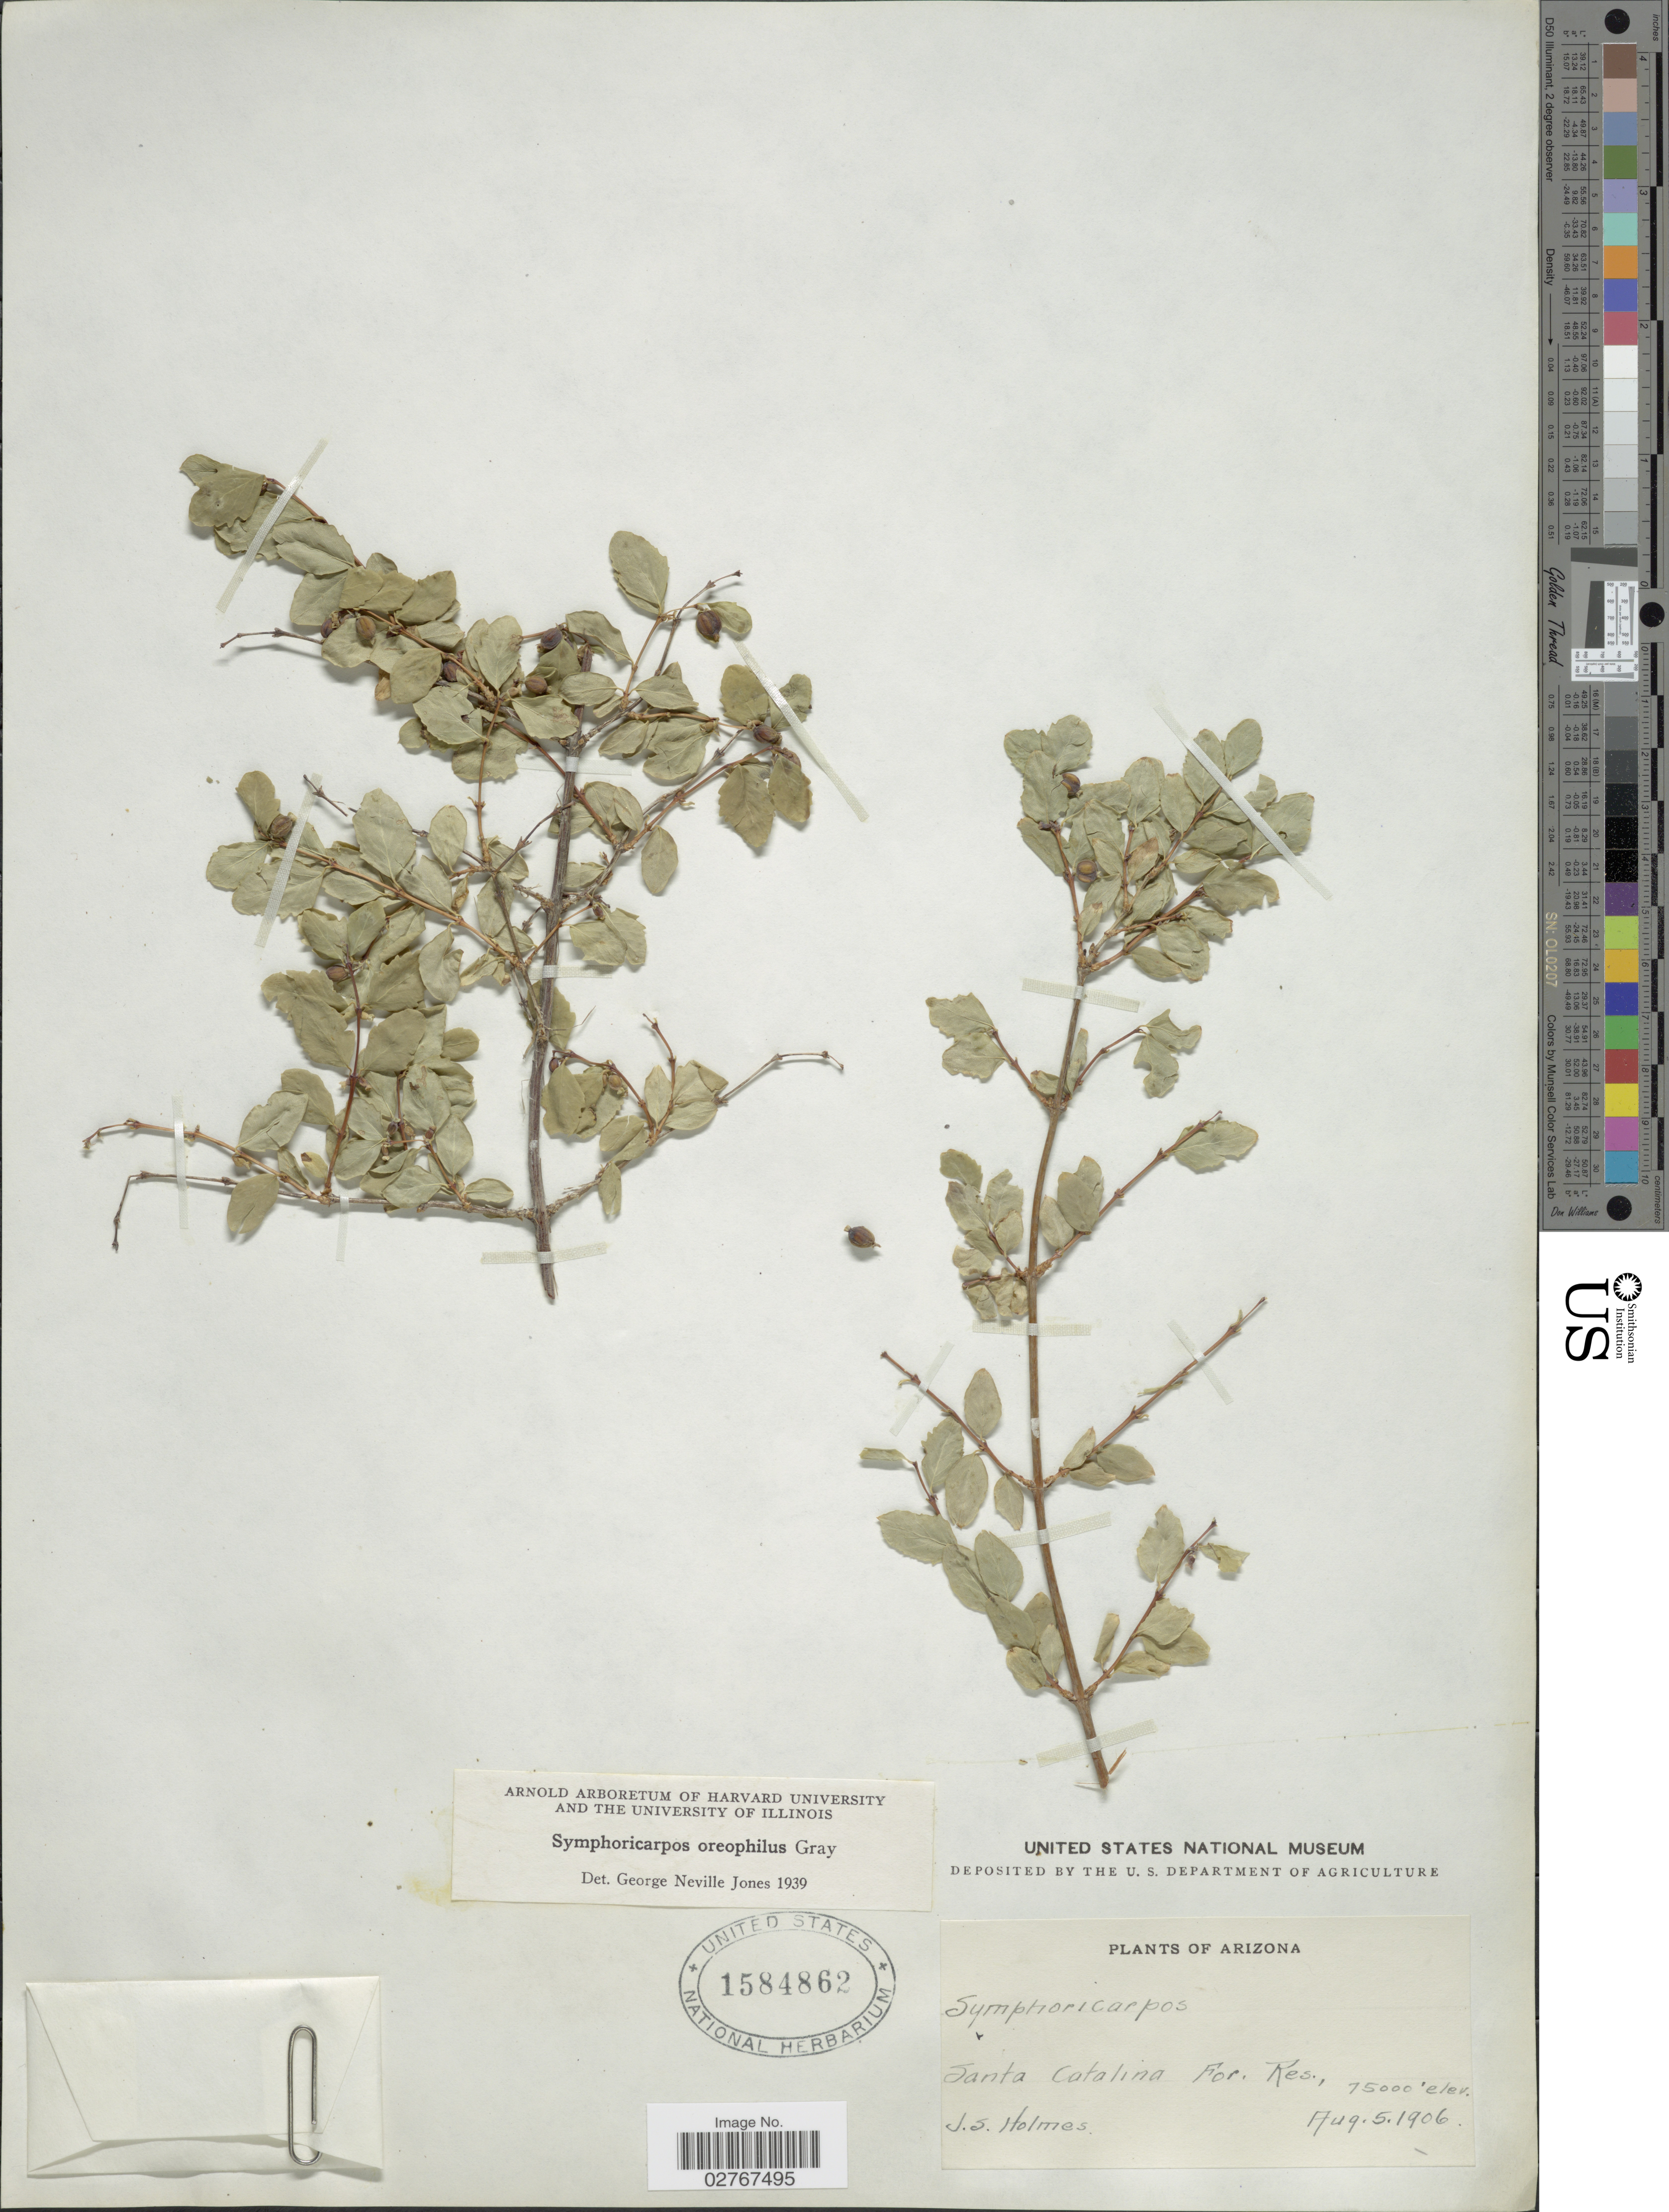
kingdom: Plantae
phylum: Tracheophyta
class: Magnoliopsida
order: Dipsacales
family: Caprifoliaceae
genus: Symphoricarpos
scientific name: Symphoricarpos oreophilus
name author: A. Gray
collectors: J. Holmes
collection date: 1906-08-05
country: United States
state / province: Arizona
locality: Santa Catalina For. Res.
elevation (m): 22860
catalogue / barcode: US 1584862